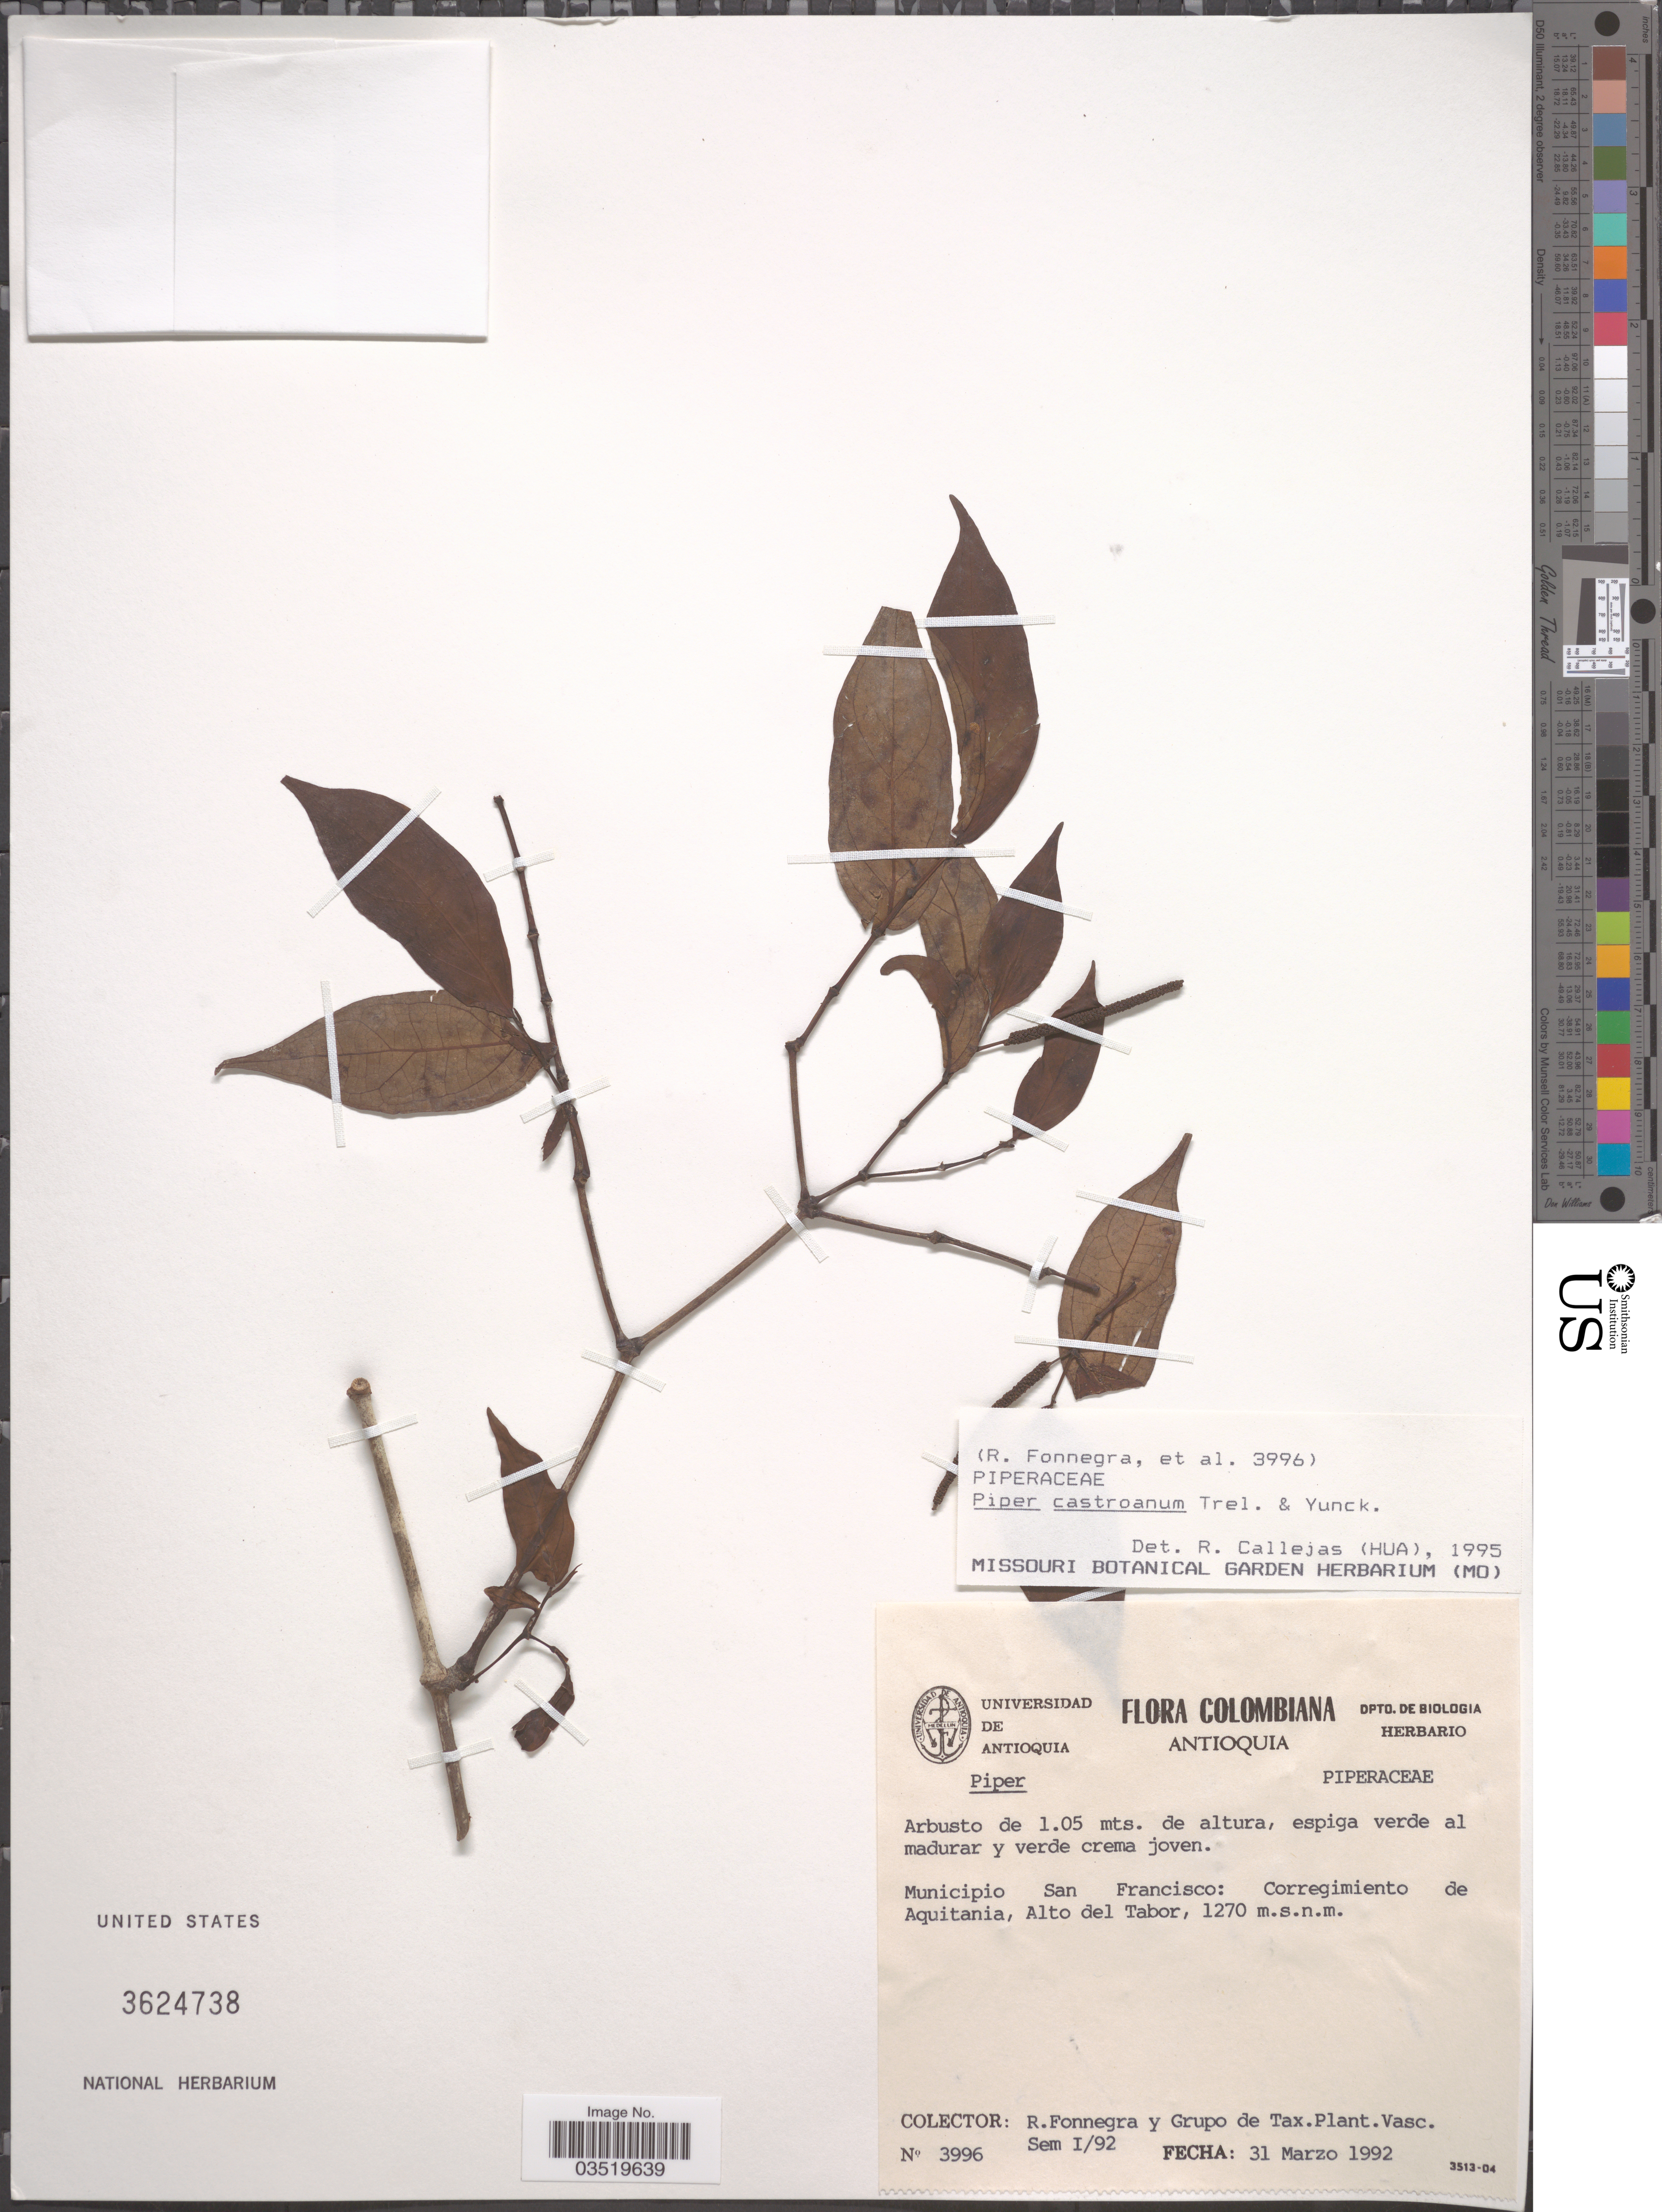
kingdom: Plantae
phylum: Tracheophyta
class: Magnoliopsida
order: Piperales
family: Piperaceae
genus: Piper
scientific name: Piper castroanum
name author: Trel. & Yunck.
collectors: R. Fonnegra & Grupo de Taxonomia de Plantas Vasculares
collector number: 3996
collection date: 1992-03-31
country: Colombia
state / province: Antioquia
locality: Municipio San Francisco: Corregimiento de Aquitania, Alto del Tabor.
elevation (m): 1270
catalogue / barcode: US 3624738